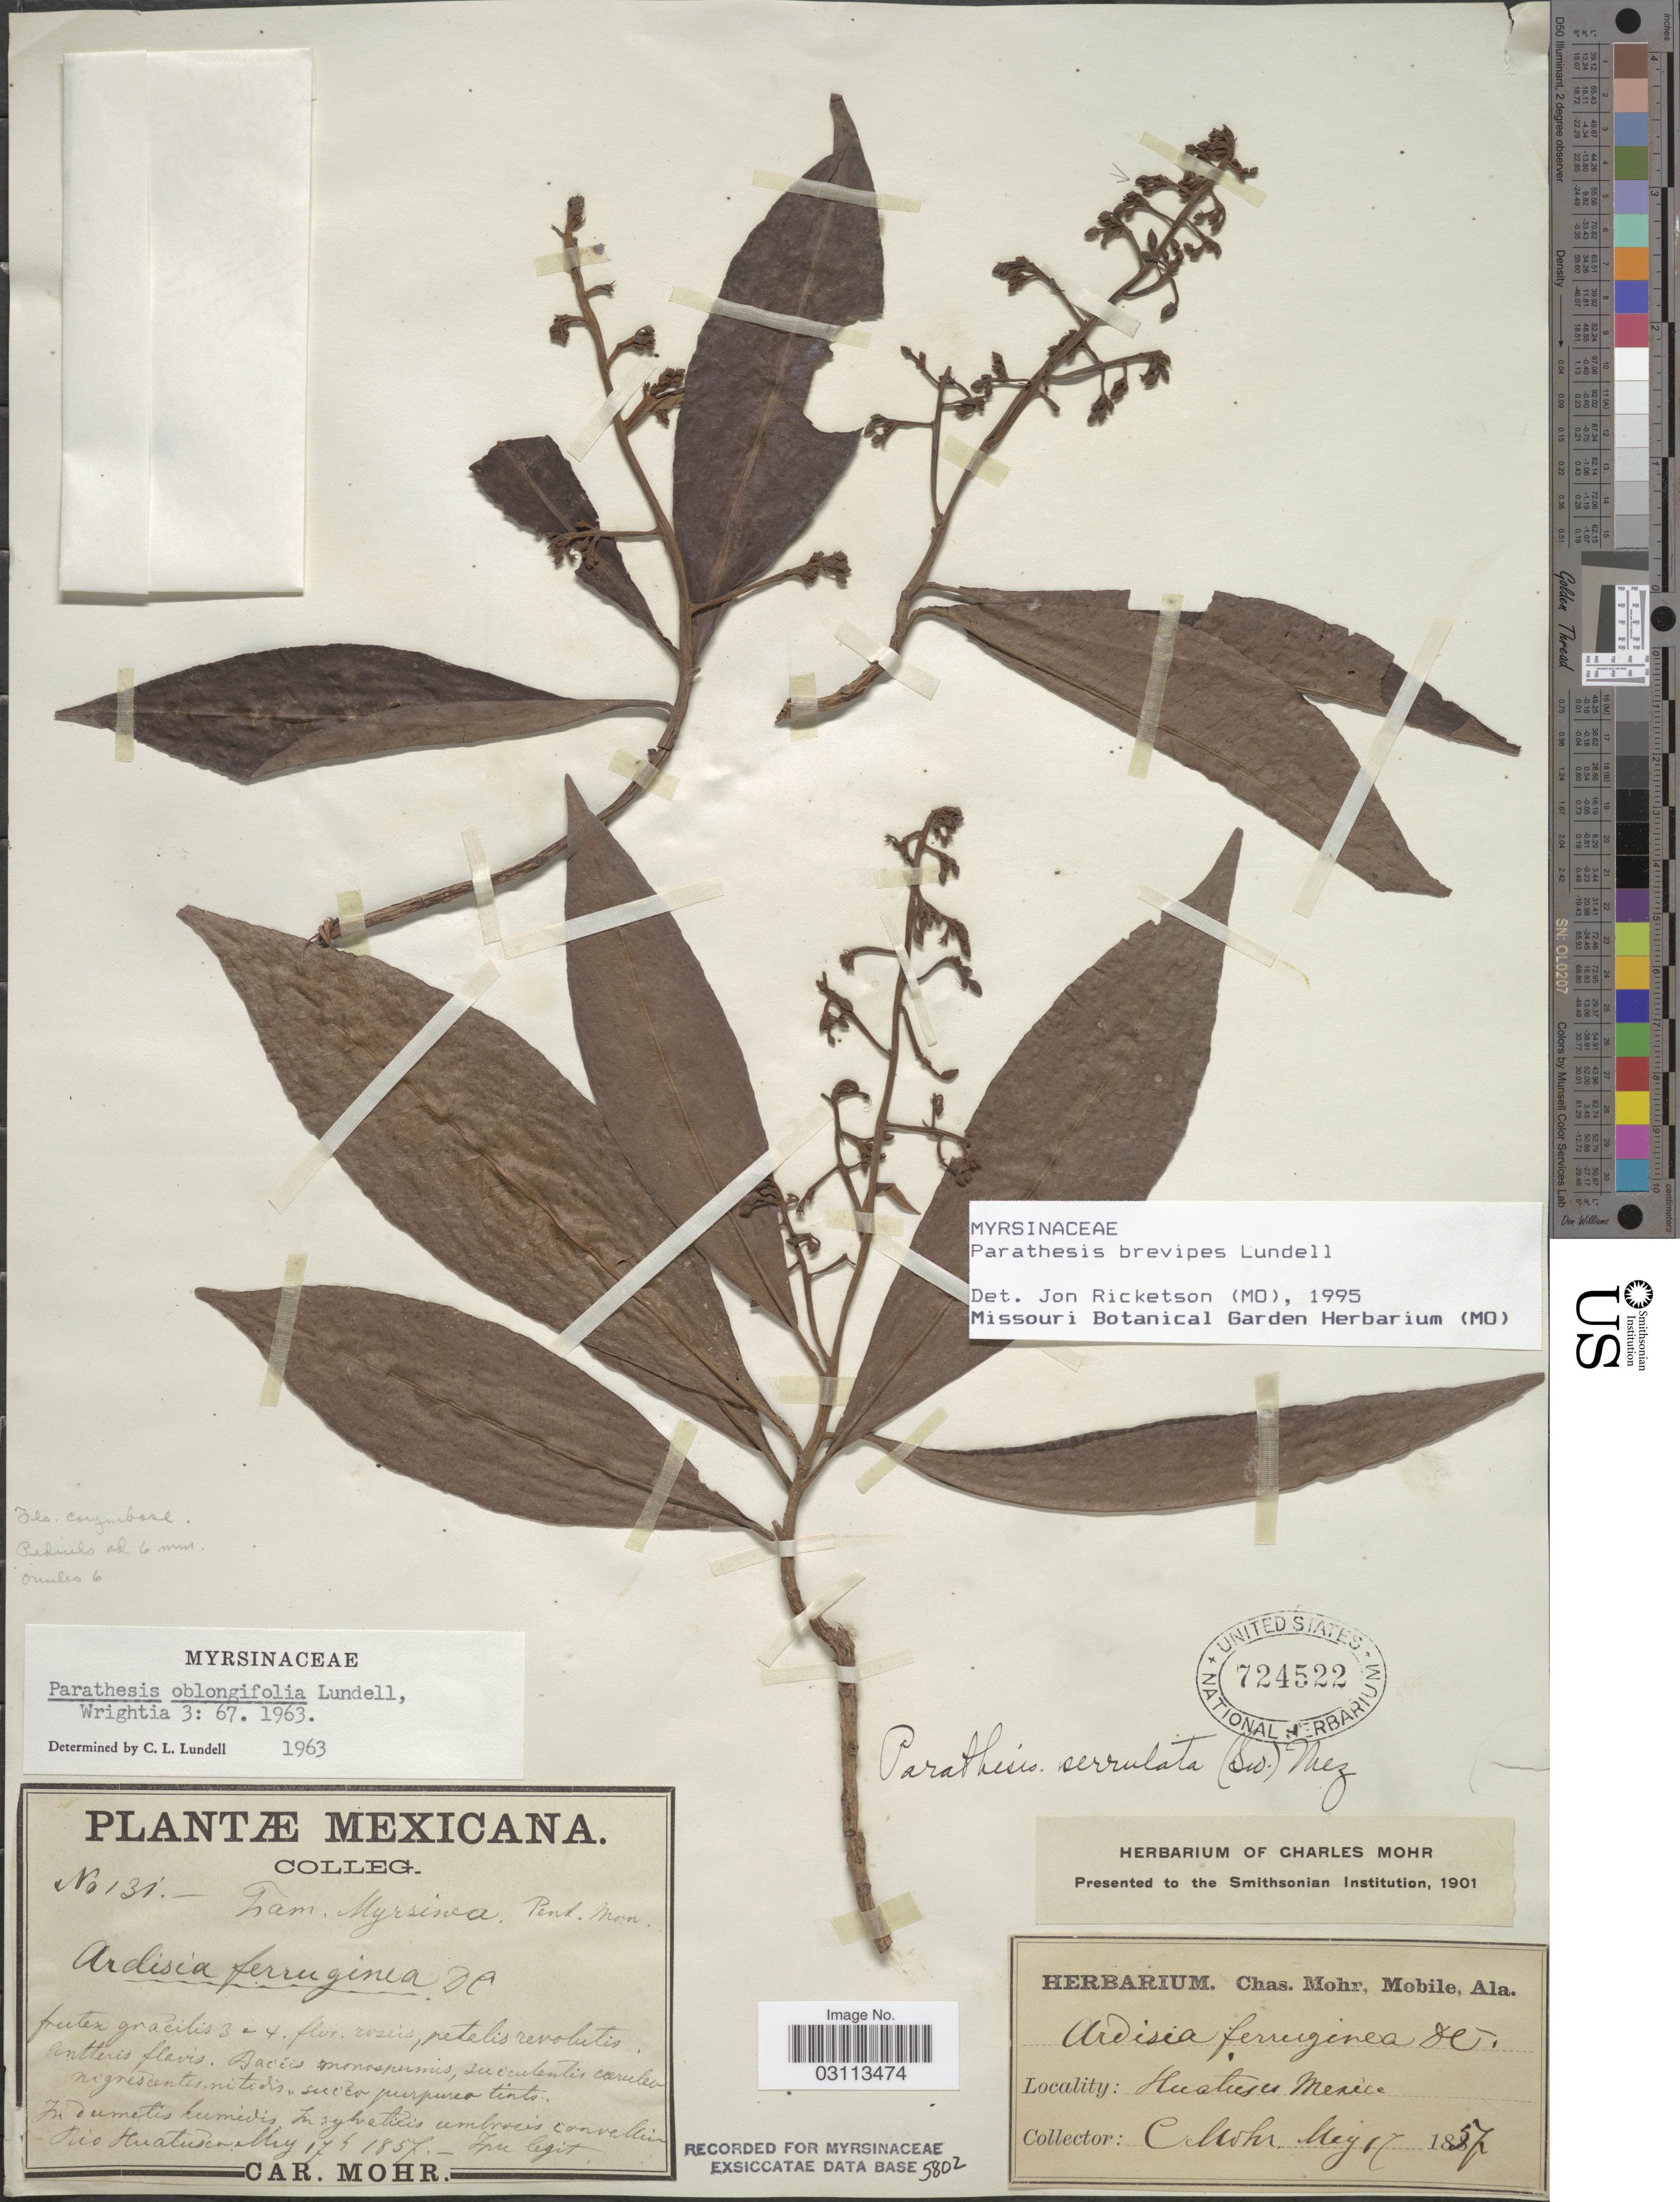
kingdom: Plantae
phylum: Tracheophyta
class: Magnoliopsida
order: Ericales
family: Primulaceae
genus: Parathesis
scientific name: Parathesis brevipes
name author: Lundell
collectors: Mohr, C. T. (herbarium)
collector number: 131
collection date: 1857-05-17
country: Mexico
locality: Huatusco. Rio Huatusco.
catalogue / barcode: US 724522